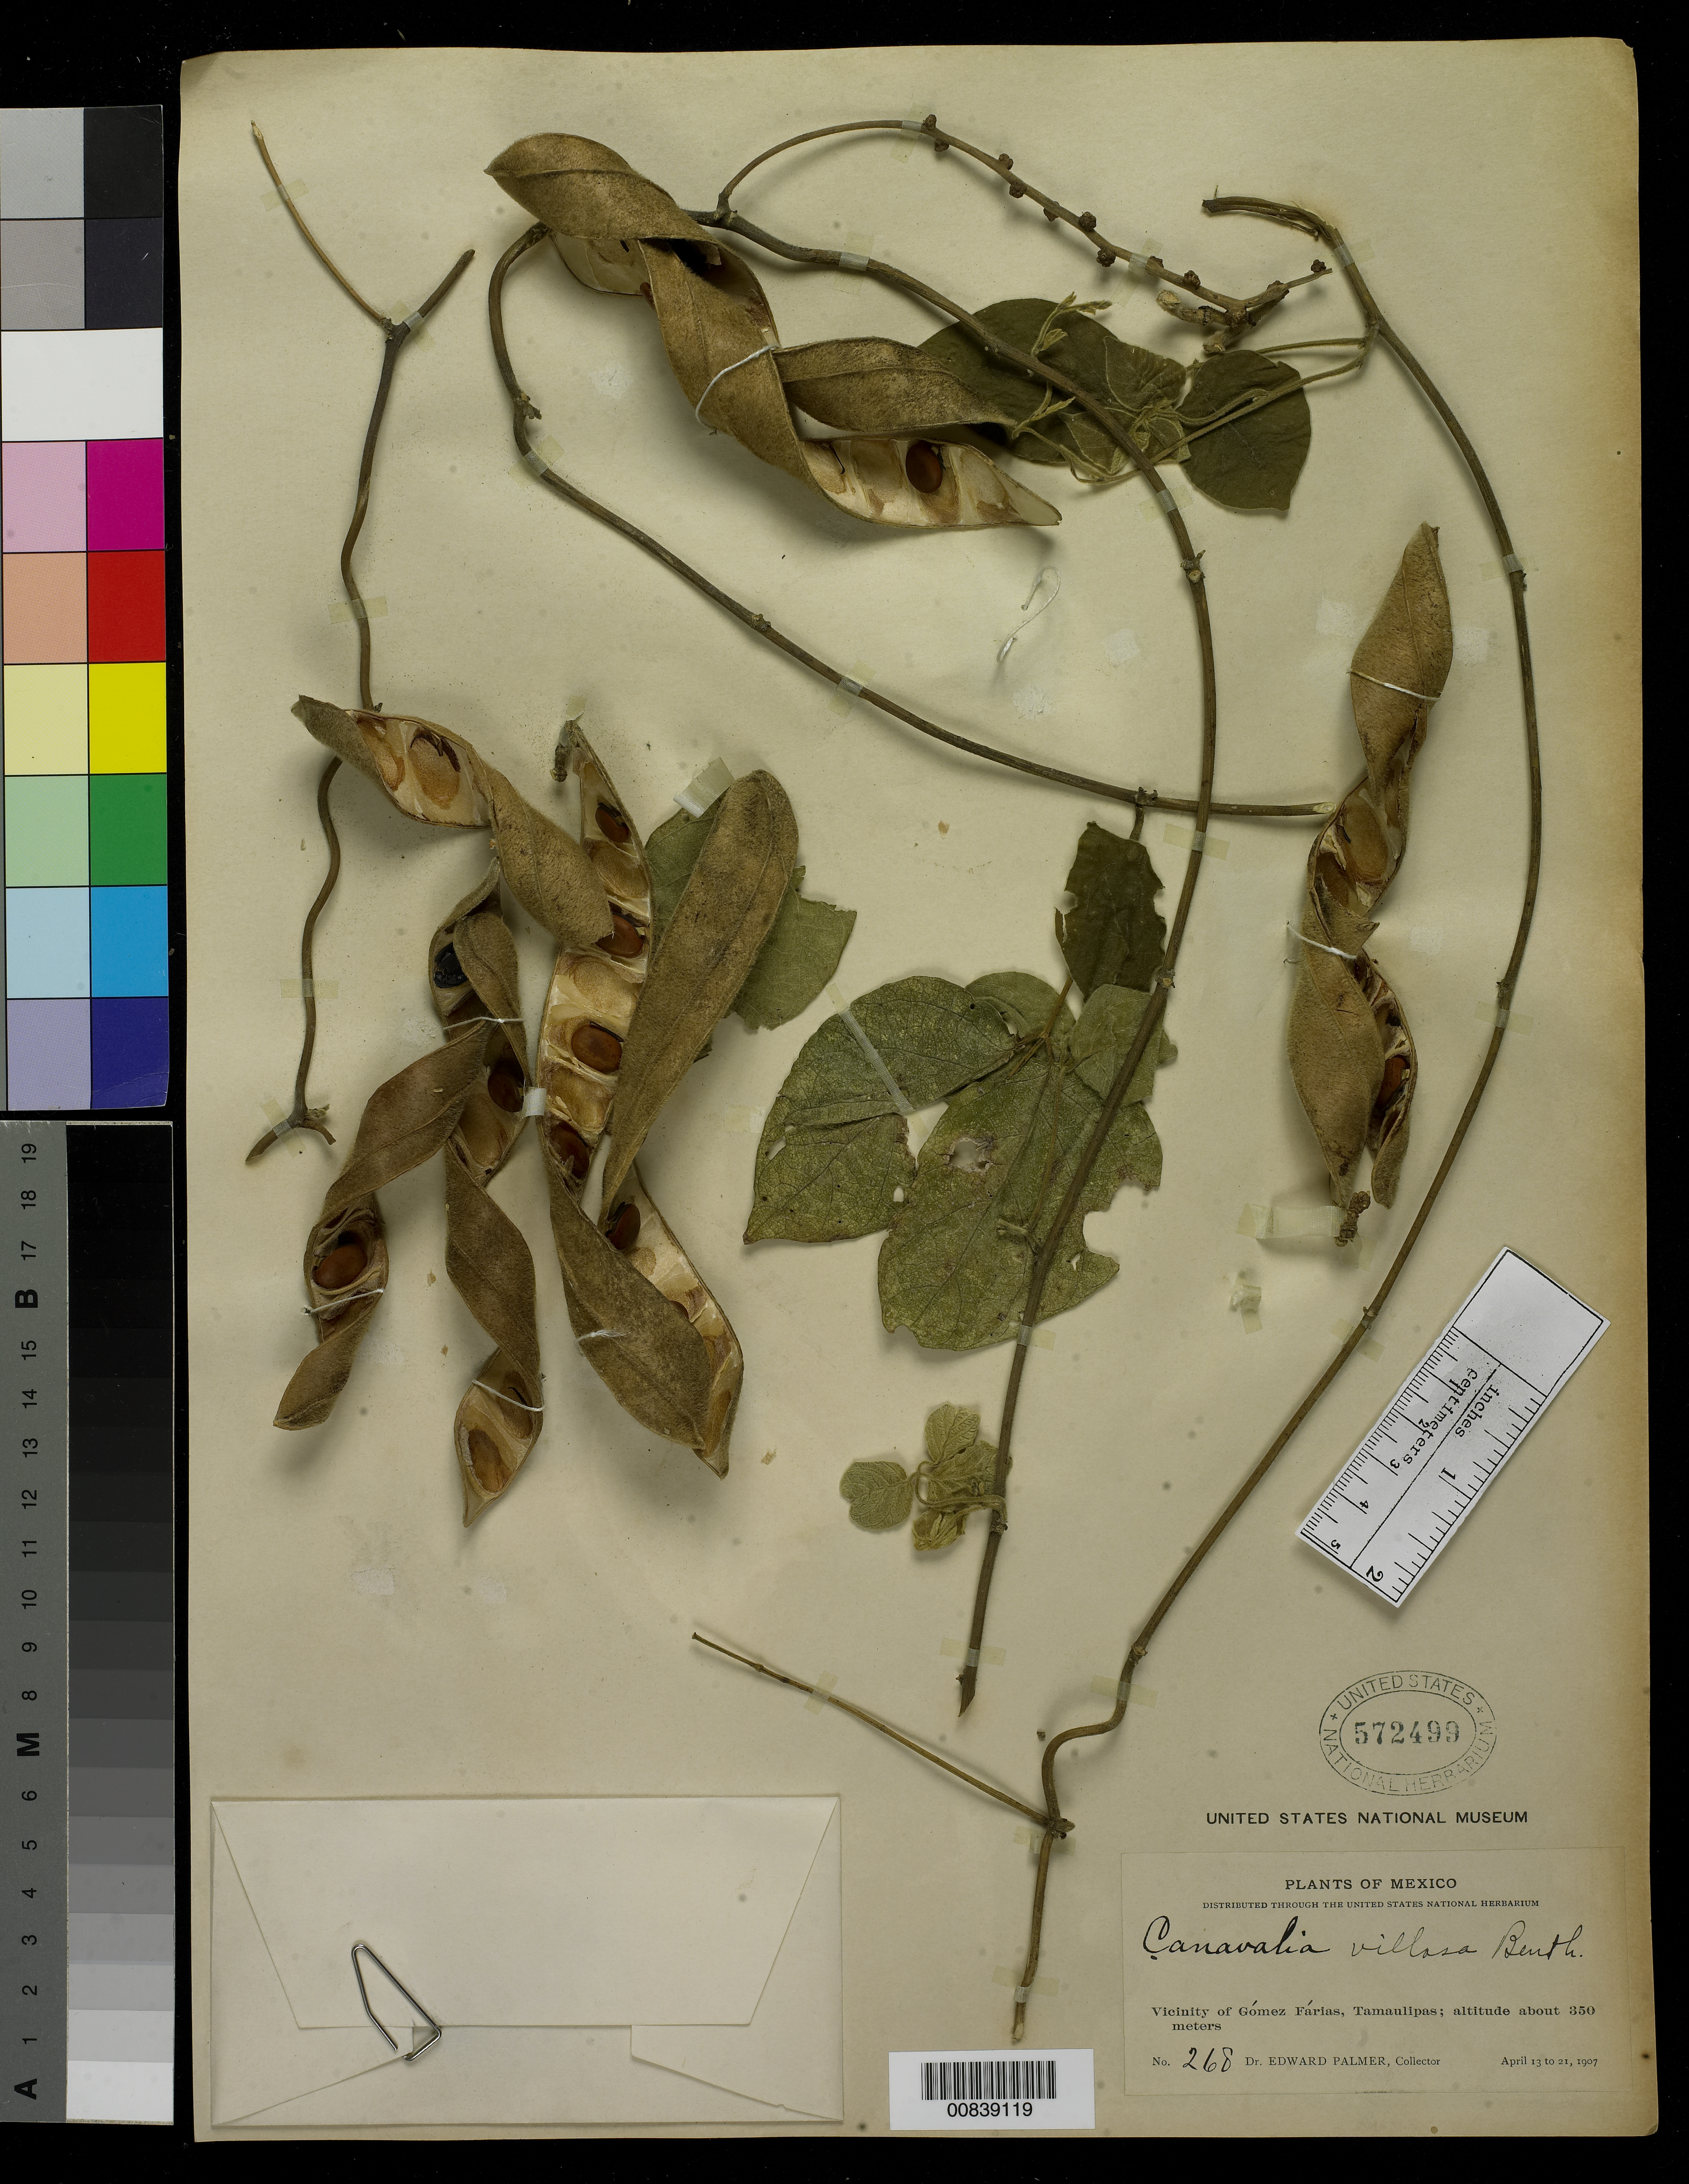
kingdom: Plantae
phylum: Tracheophyta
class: Magnoliopsida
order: Fabales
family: Fabaceae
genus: Canavalia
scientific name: Canavalia villosa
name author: Benth.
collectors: E. Palmer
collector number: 268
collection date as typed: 13 Apr 1907 to 21 Apr 1907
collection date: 1907-04-13/1907-04-21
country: Mexico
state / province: Tamaulipas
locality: Vicinity of Gómez Farias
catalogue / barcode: US 572499